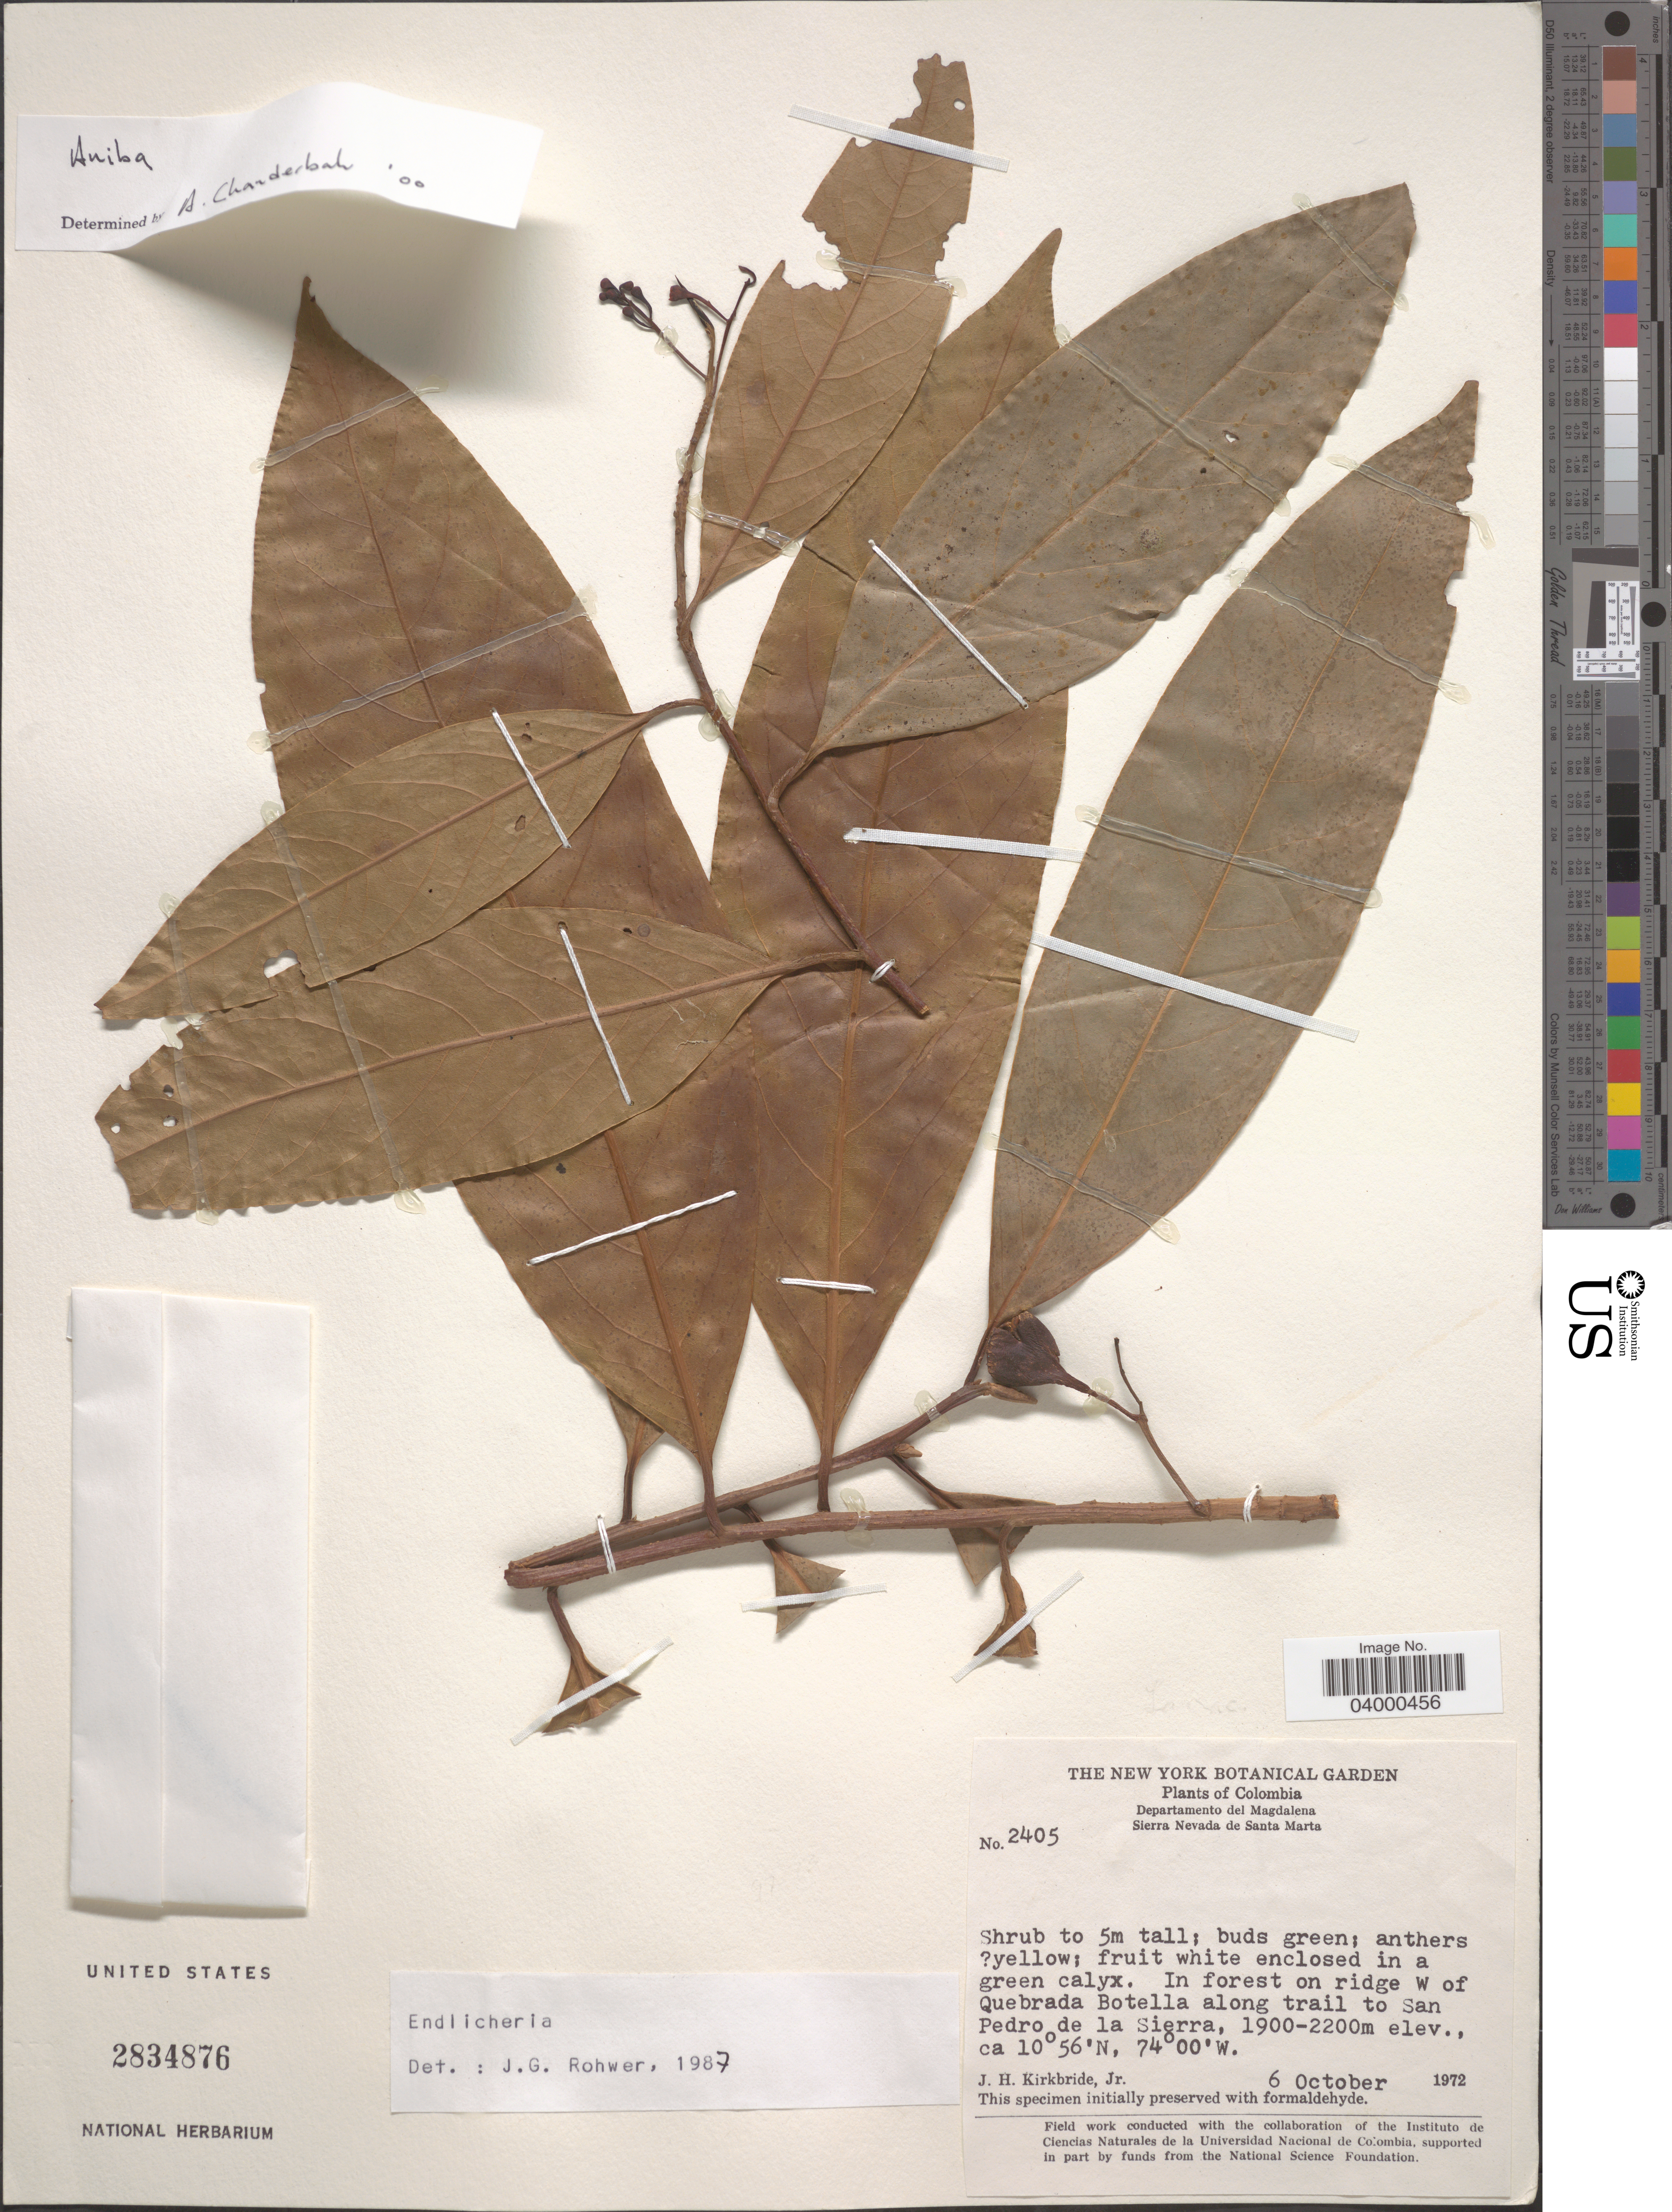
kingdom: Plantae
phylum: Tracheophyta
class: Magnoliopsida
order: Laurales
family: Lauraceae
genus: Aniba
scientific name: Aniba sp.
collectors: J. H. Kirkbride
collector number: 2405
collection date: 1972-10-06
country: Russian Federation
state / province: Magadan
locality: Departamento del Magdalena. Sierra Nevada de Santa Marta. In forest on ridge W of Quebrada Botella along trail to San Pedro de la Sierra.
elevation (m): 1900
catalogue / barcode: US 2834876